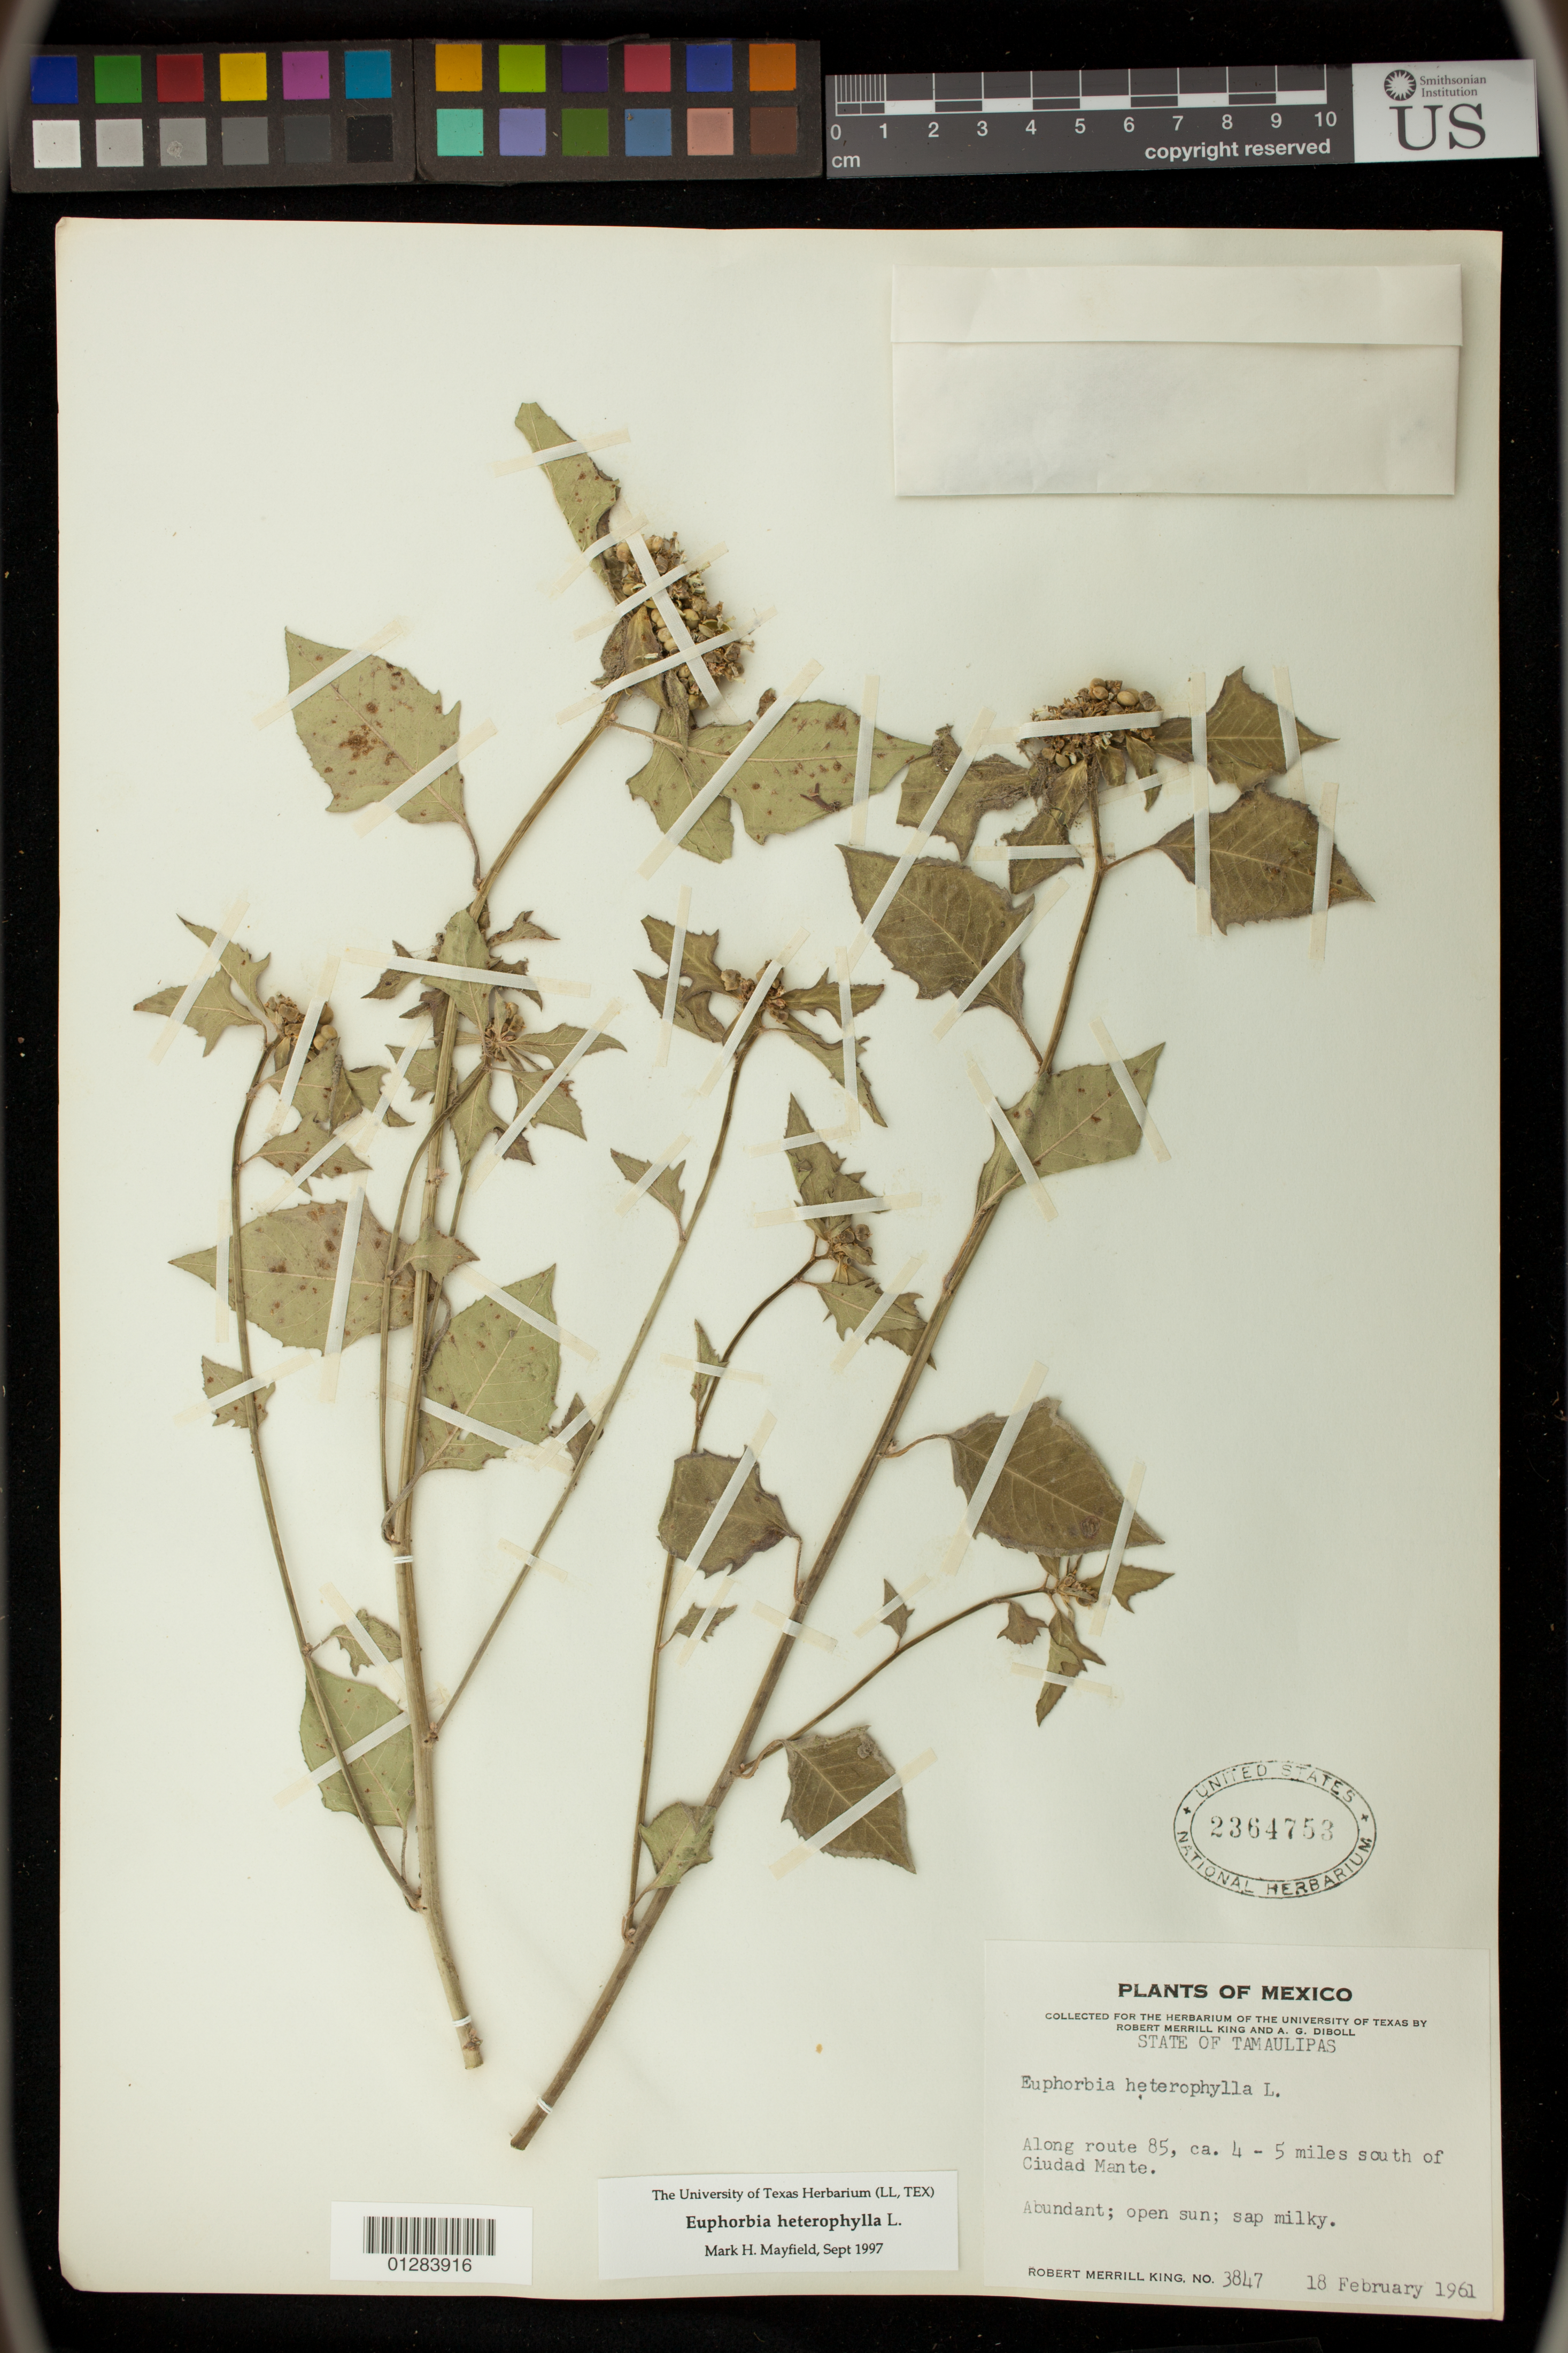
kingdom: Plantae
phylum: Tracheophyta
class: Magnoliopsida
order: Malpighiales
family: Euphorbiaceae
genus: Euphorbia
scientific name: Euphorbia heterophylla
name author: L.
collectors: R. M. King & A. Diboll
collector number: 3847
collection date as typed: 18 Feb 1961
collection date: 1961-02-18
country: Mexico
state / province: Tamaulipas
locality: Along route 85, ca. 4-5 miles south of Ciudad Mante.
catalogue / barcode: US 2364753